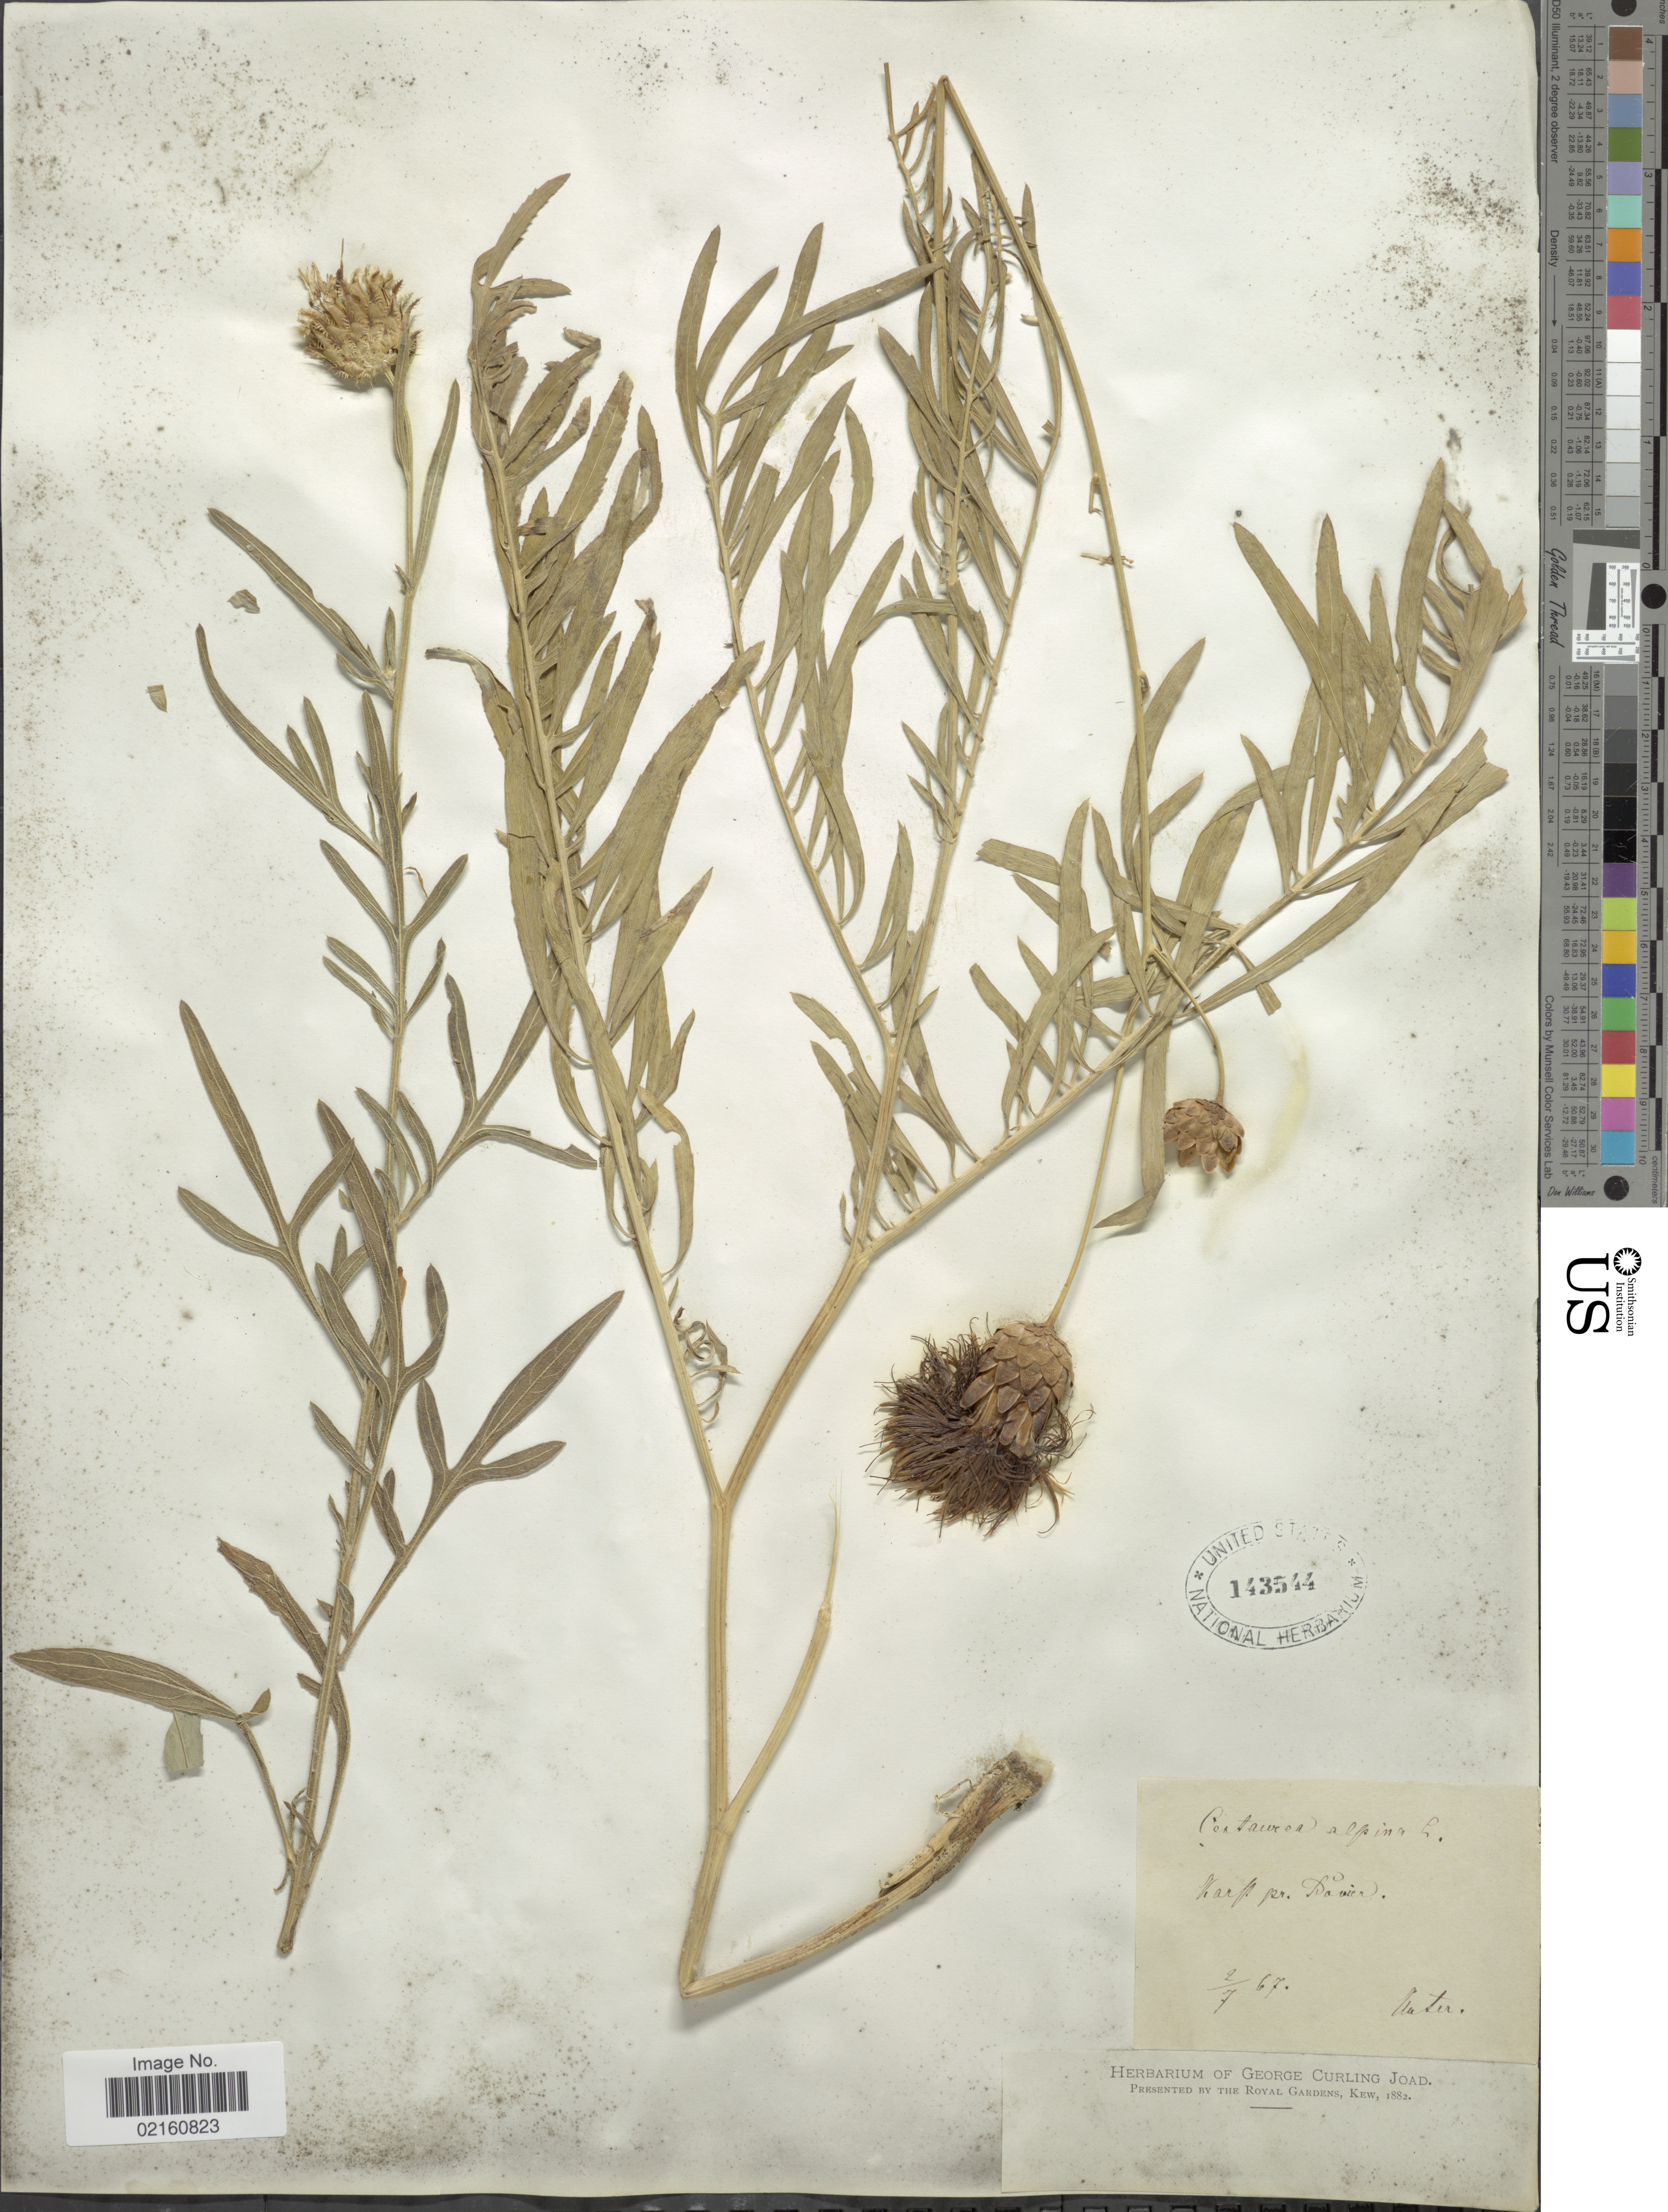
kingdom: Plantae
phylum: Tracheophyta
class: Magnoliopsida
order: Asterales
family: Asteraceae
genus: Rhaponticoides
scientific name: Rhaponticoides alpina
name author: (L.) M.V.Agab. & Greuter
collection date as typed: Transcribed d/m/y: 2/7/67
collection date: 1867-02-07 or 1867-07-02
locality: Karp pr. Dovier [interpreted; Karp is a town in Poland]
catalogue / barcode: US 143544